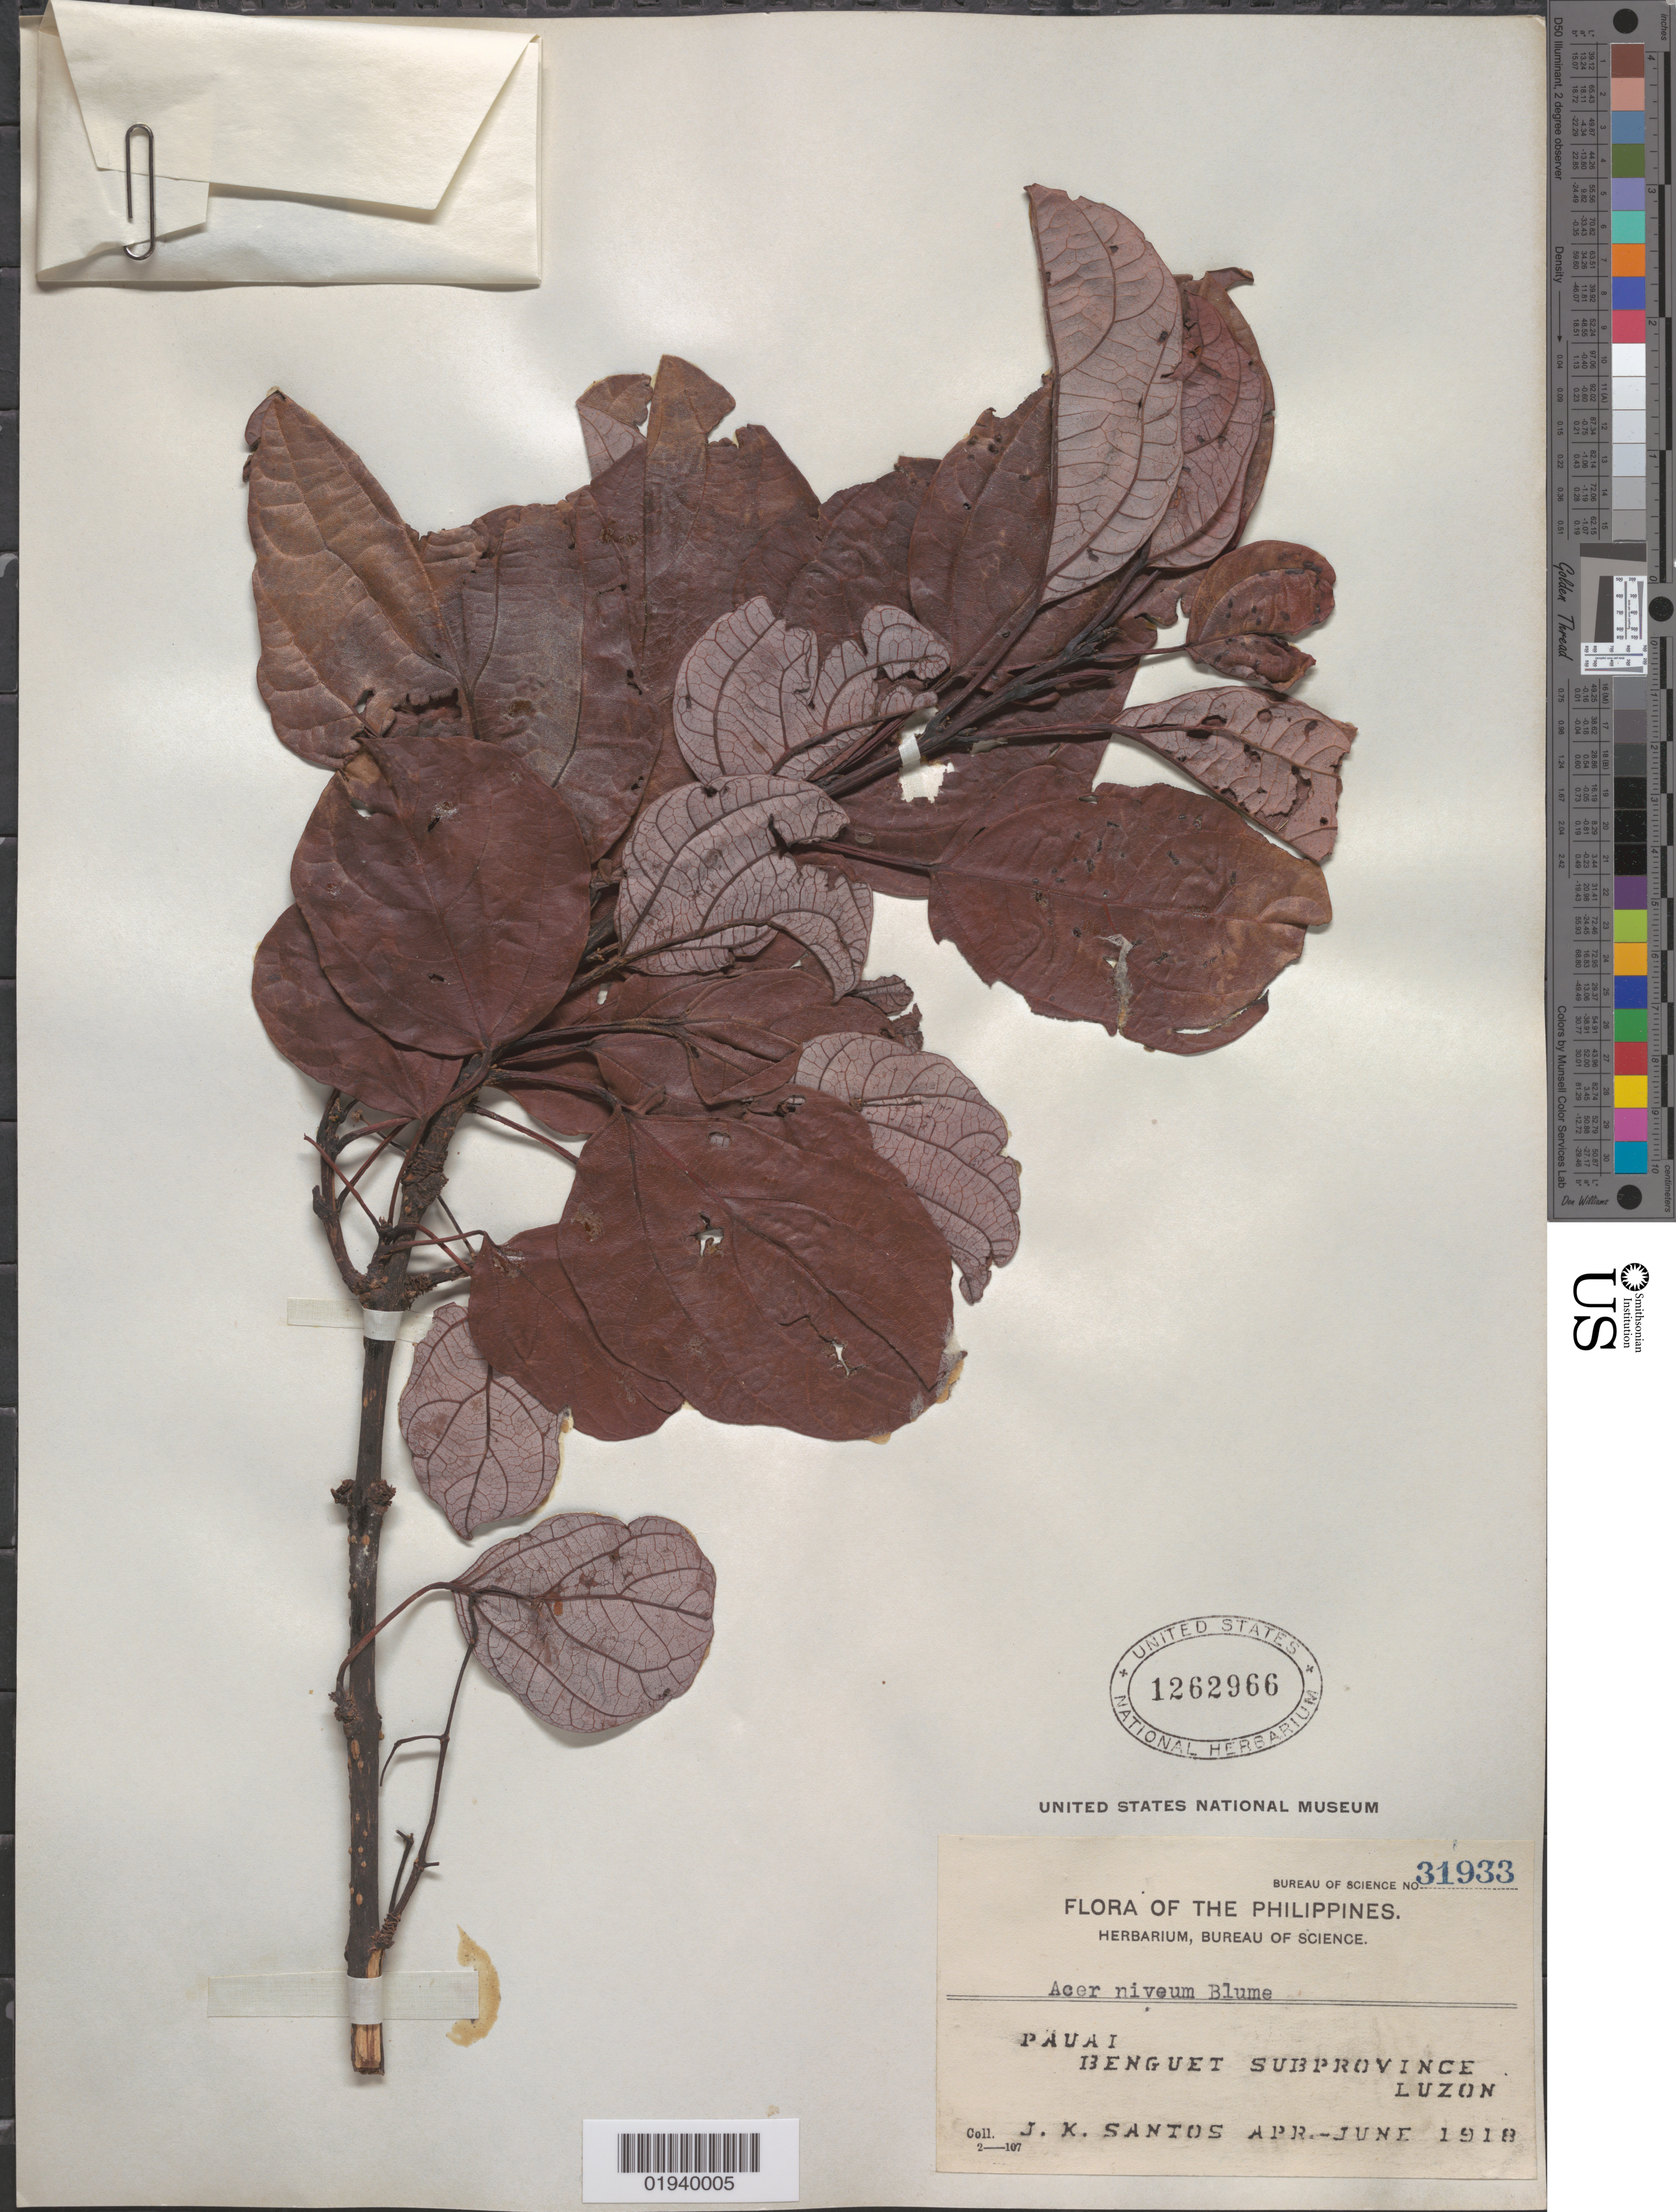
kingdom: Plantae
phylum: Tracheophyta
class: Magnoliopsida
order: Sapindales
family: Sapindaceae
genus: Acer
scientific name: Acer laurinum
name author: Hassk.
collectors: J. K. Santos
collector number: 31933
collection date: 1918-04/1918-06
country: Philippines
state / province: Cordillera (Administrative Region)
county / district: Benguet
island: Luzon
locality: Pauai [Paoay?]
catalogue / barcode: US 1262966